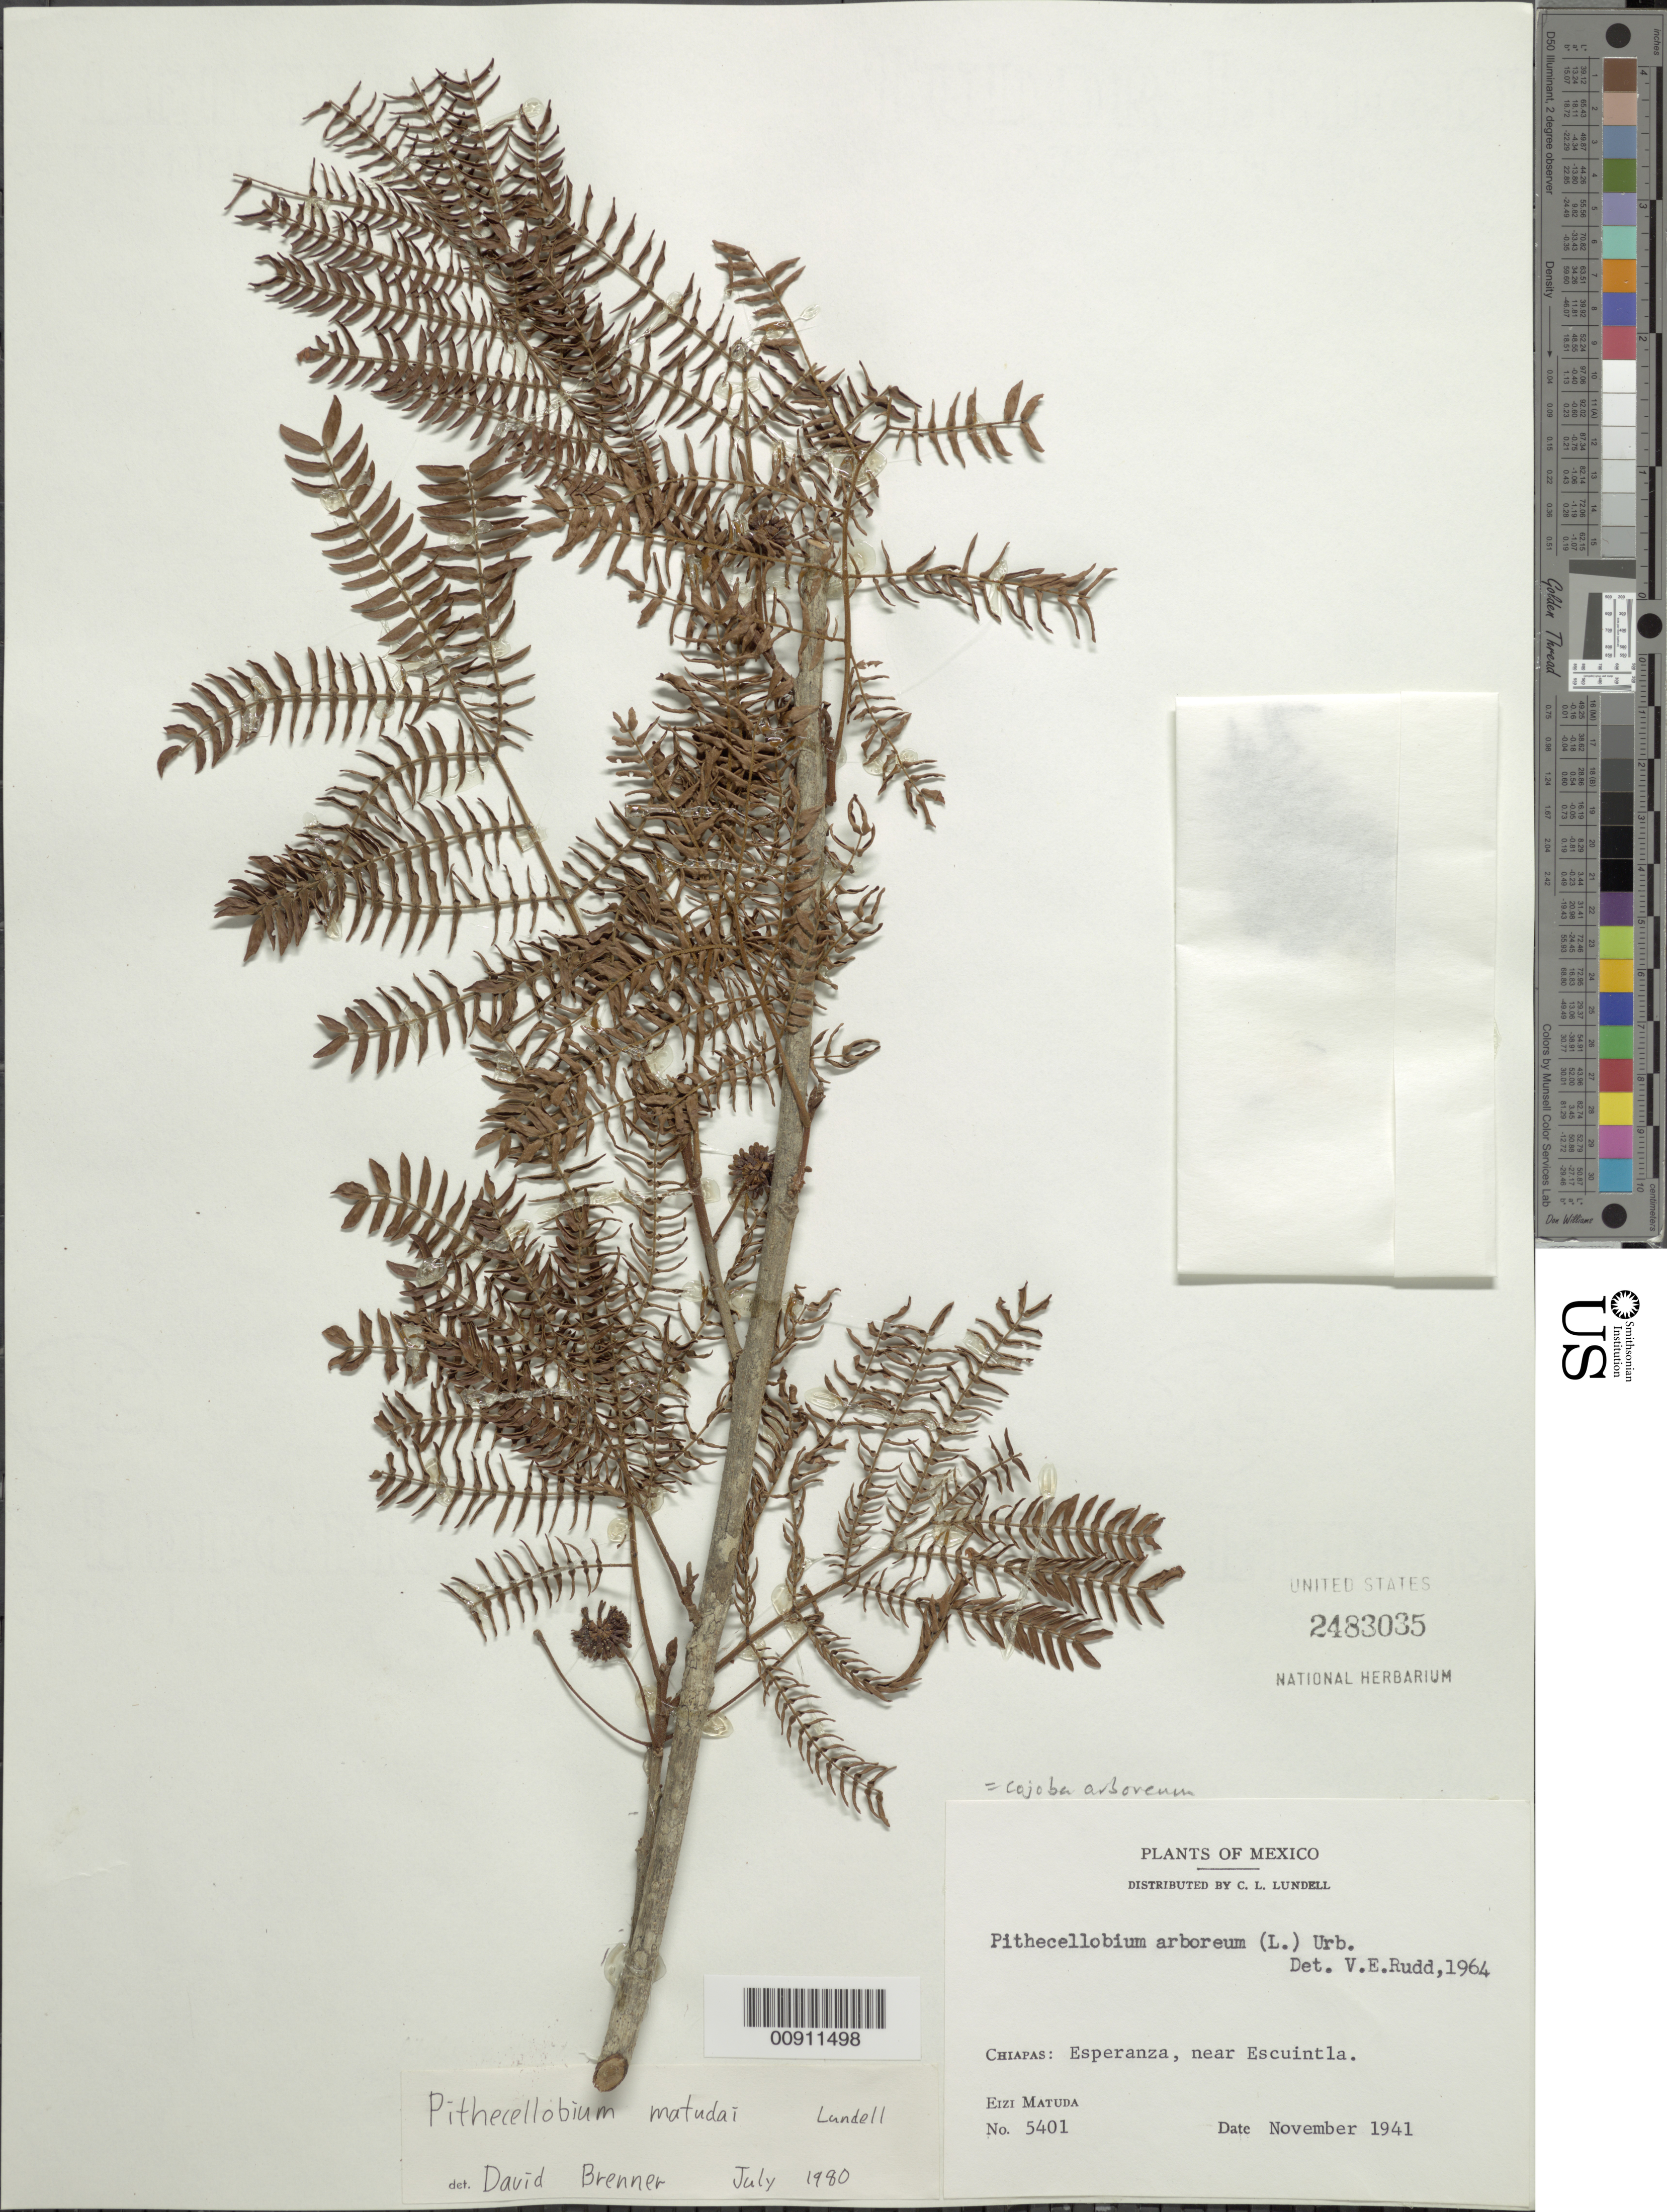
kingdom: Plantae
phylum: Tracheophyta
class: Magnoliopsida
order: Fabales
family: Fabaceae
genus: Cojoba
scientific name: Cojoba arborea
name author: (L.) Britton & Rose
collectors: E. Matuda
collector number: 5401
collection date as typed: Nov 1941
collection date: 1941-11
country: Mexico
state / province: Chiapas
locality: Chiapas: Esperanza, near Escuintla.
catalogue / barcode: US 2483